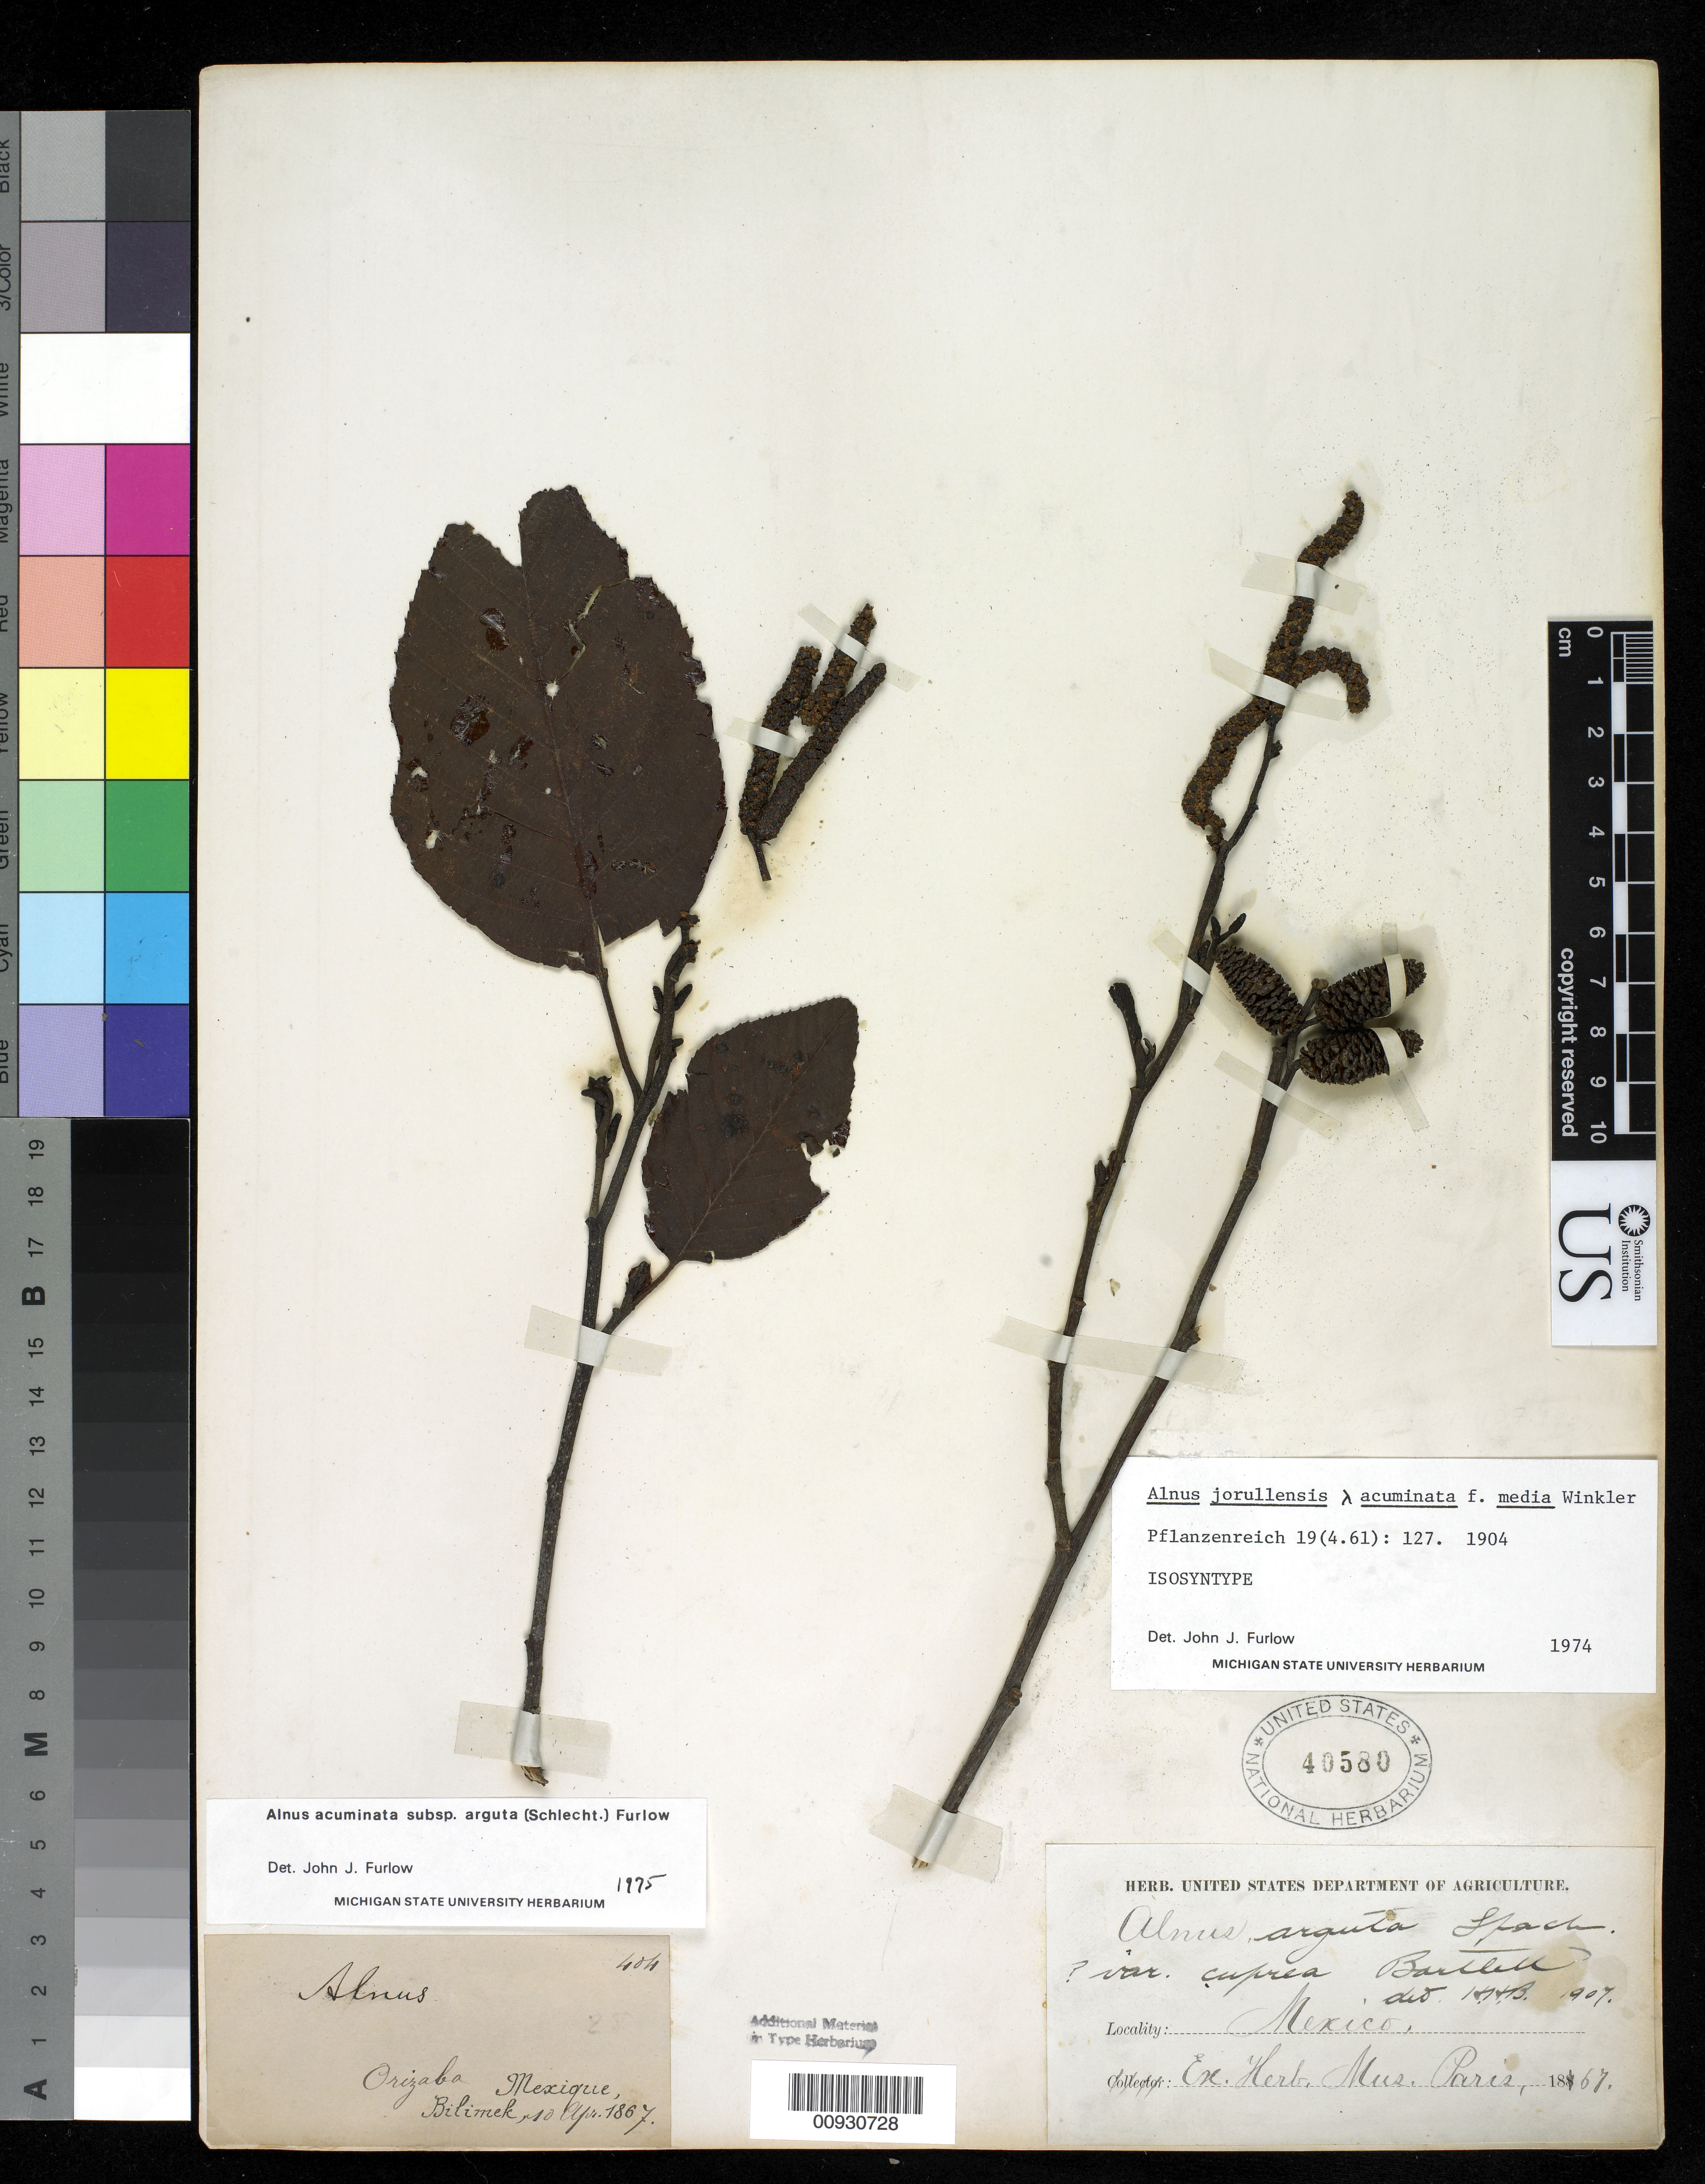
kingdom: Plantae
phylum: Tracheophyta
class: Magnoliopsida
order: Fagales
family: Betulaceae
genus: Alnus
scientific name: Alnus jorullensis f. media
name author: H. Winkl. in Engl.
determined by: Furlow, J. J.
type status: Isosyntype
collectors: D. Bilimek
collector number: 404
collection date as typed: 10 Apr 1867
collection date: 1867-04-10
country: Mexico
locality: Orizaba.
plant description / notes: Additional syntypes are filed under Alnus glabrata Fern. According to Furlow (1979) the syntypes of A. jorullensis f. media represent 3 taxa: A. acuminata subsp. acuminata, A. acuminata subsp. arguta, & A. acuminata subsp. glabrata.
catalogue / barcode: US 40580